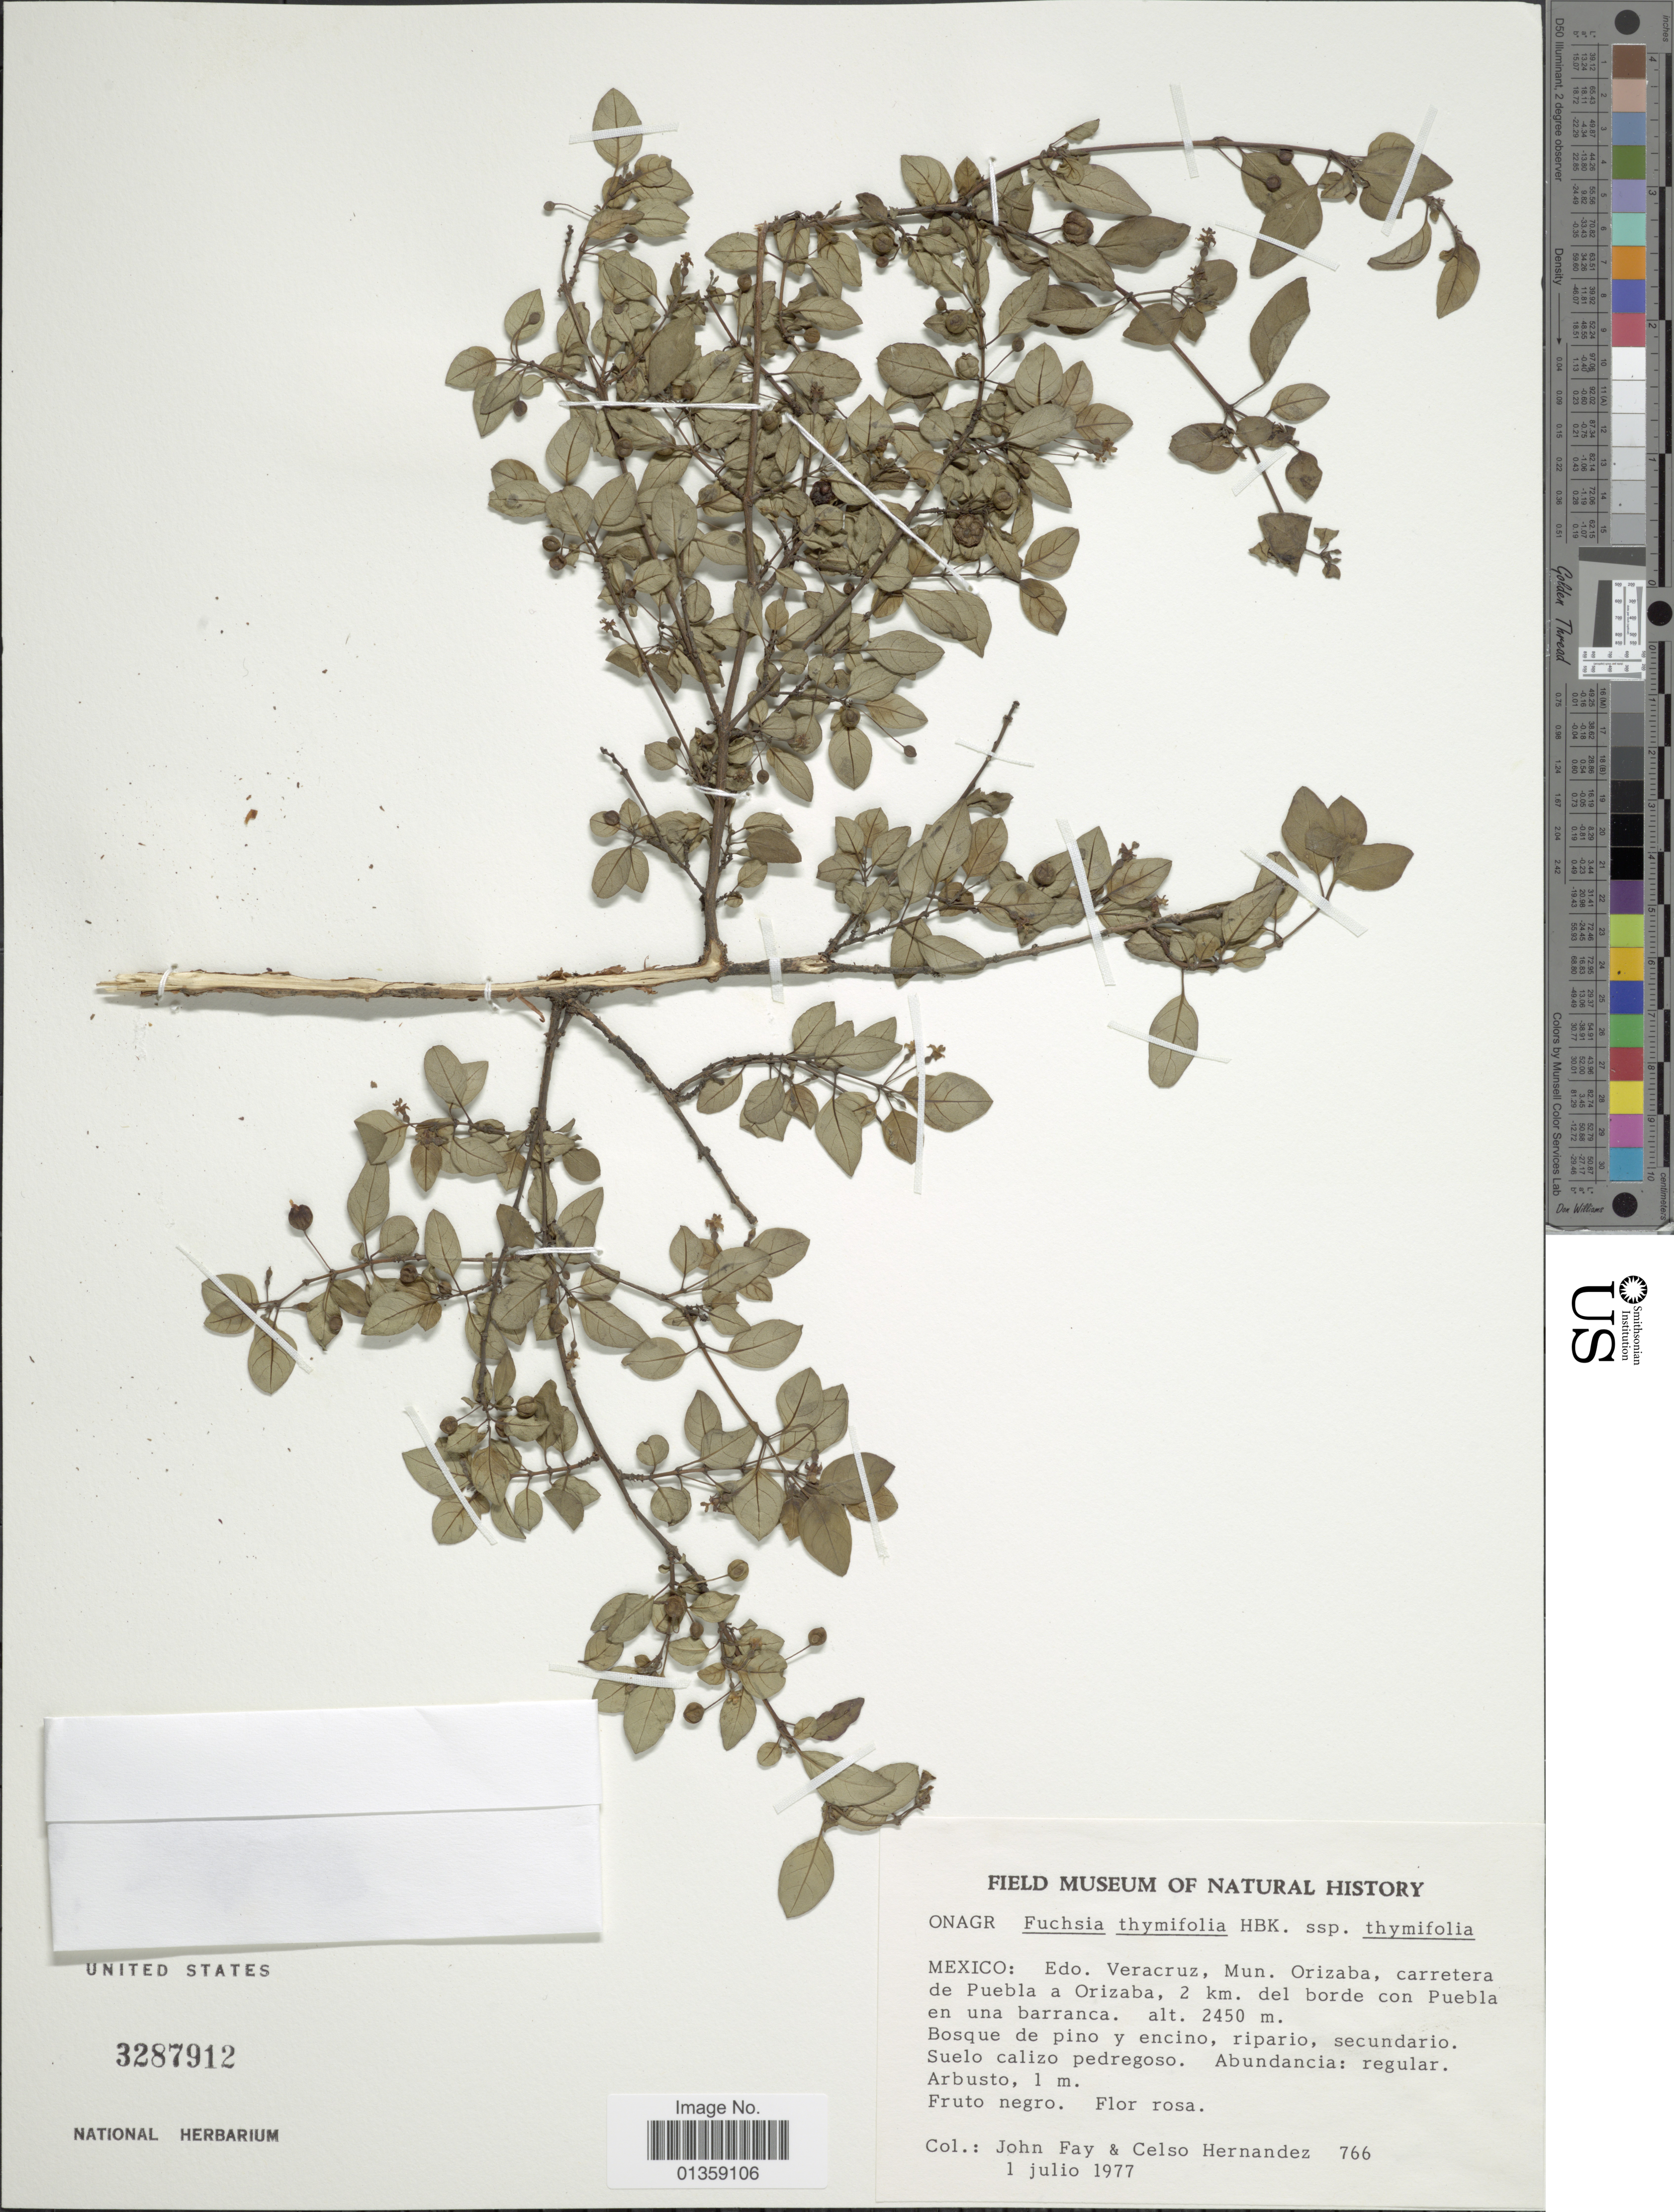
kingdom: Plantae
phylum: Tracheophyta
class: Magnoliopsida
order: Myrtales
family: Onagraceae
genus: Fuchsia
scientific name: Fuchsia thymifolia subsp. thymifolia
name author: Kunth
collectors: J. J. Fay & C. Hernandez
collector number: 766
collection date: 1977-07-01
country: Mexico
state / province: Veracruz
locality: Mun. Orizaba, carretera de Puebla a Orizaba, 2 km. del borde con Puebla en una barranca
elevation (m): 2450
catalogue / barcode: US 3287912